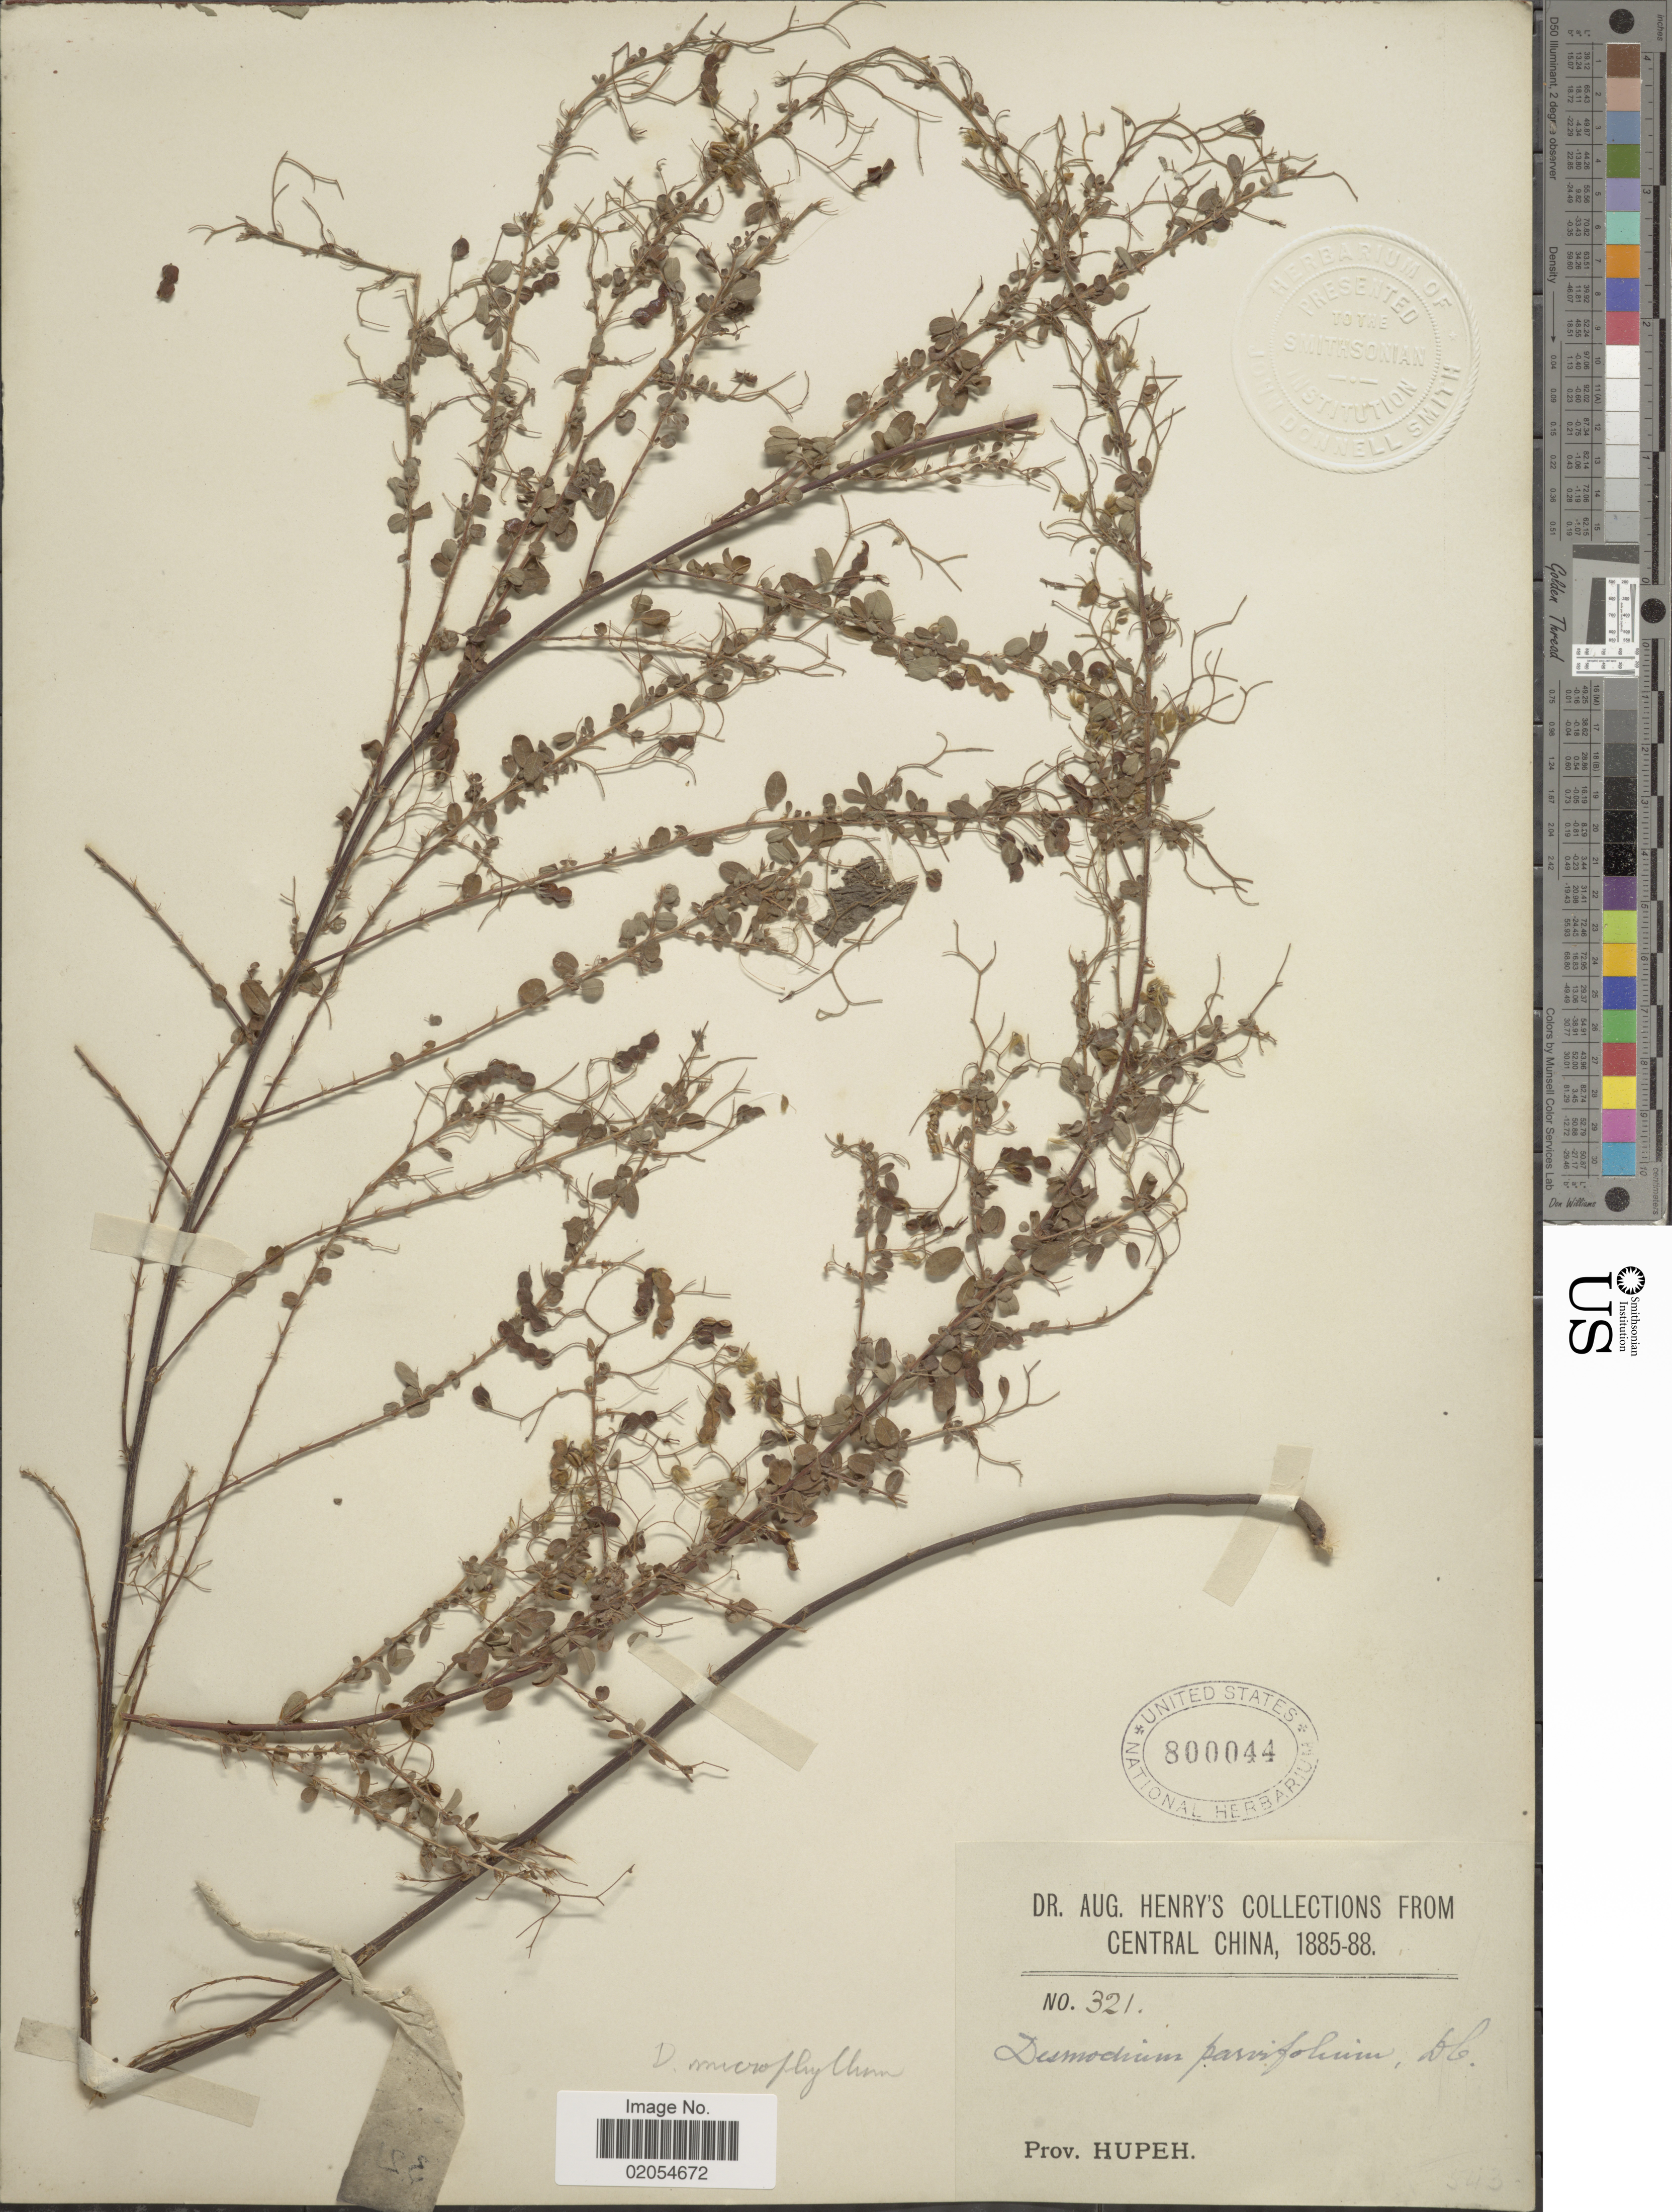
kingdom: Plantae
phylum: Tracheophyta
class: Magnoliopsida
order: Fabales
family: Fabaceae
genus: Leptodesmia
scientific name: Leptodesmia microphylla var. microphylla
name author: (Thunb.) H. Ohashi & K. Ohashi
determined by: Strong, Mark T., (BOT), Smithsonian Institution - National Museum of Natural History (UNITED STATES)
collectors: A. Henry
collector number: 321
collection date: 1885/1888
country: China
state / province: Hubei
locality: Prov. Hupeh. Central China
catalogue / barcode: US 800044